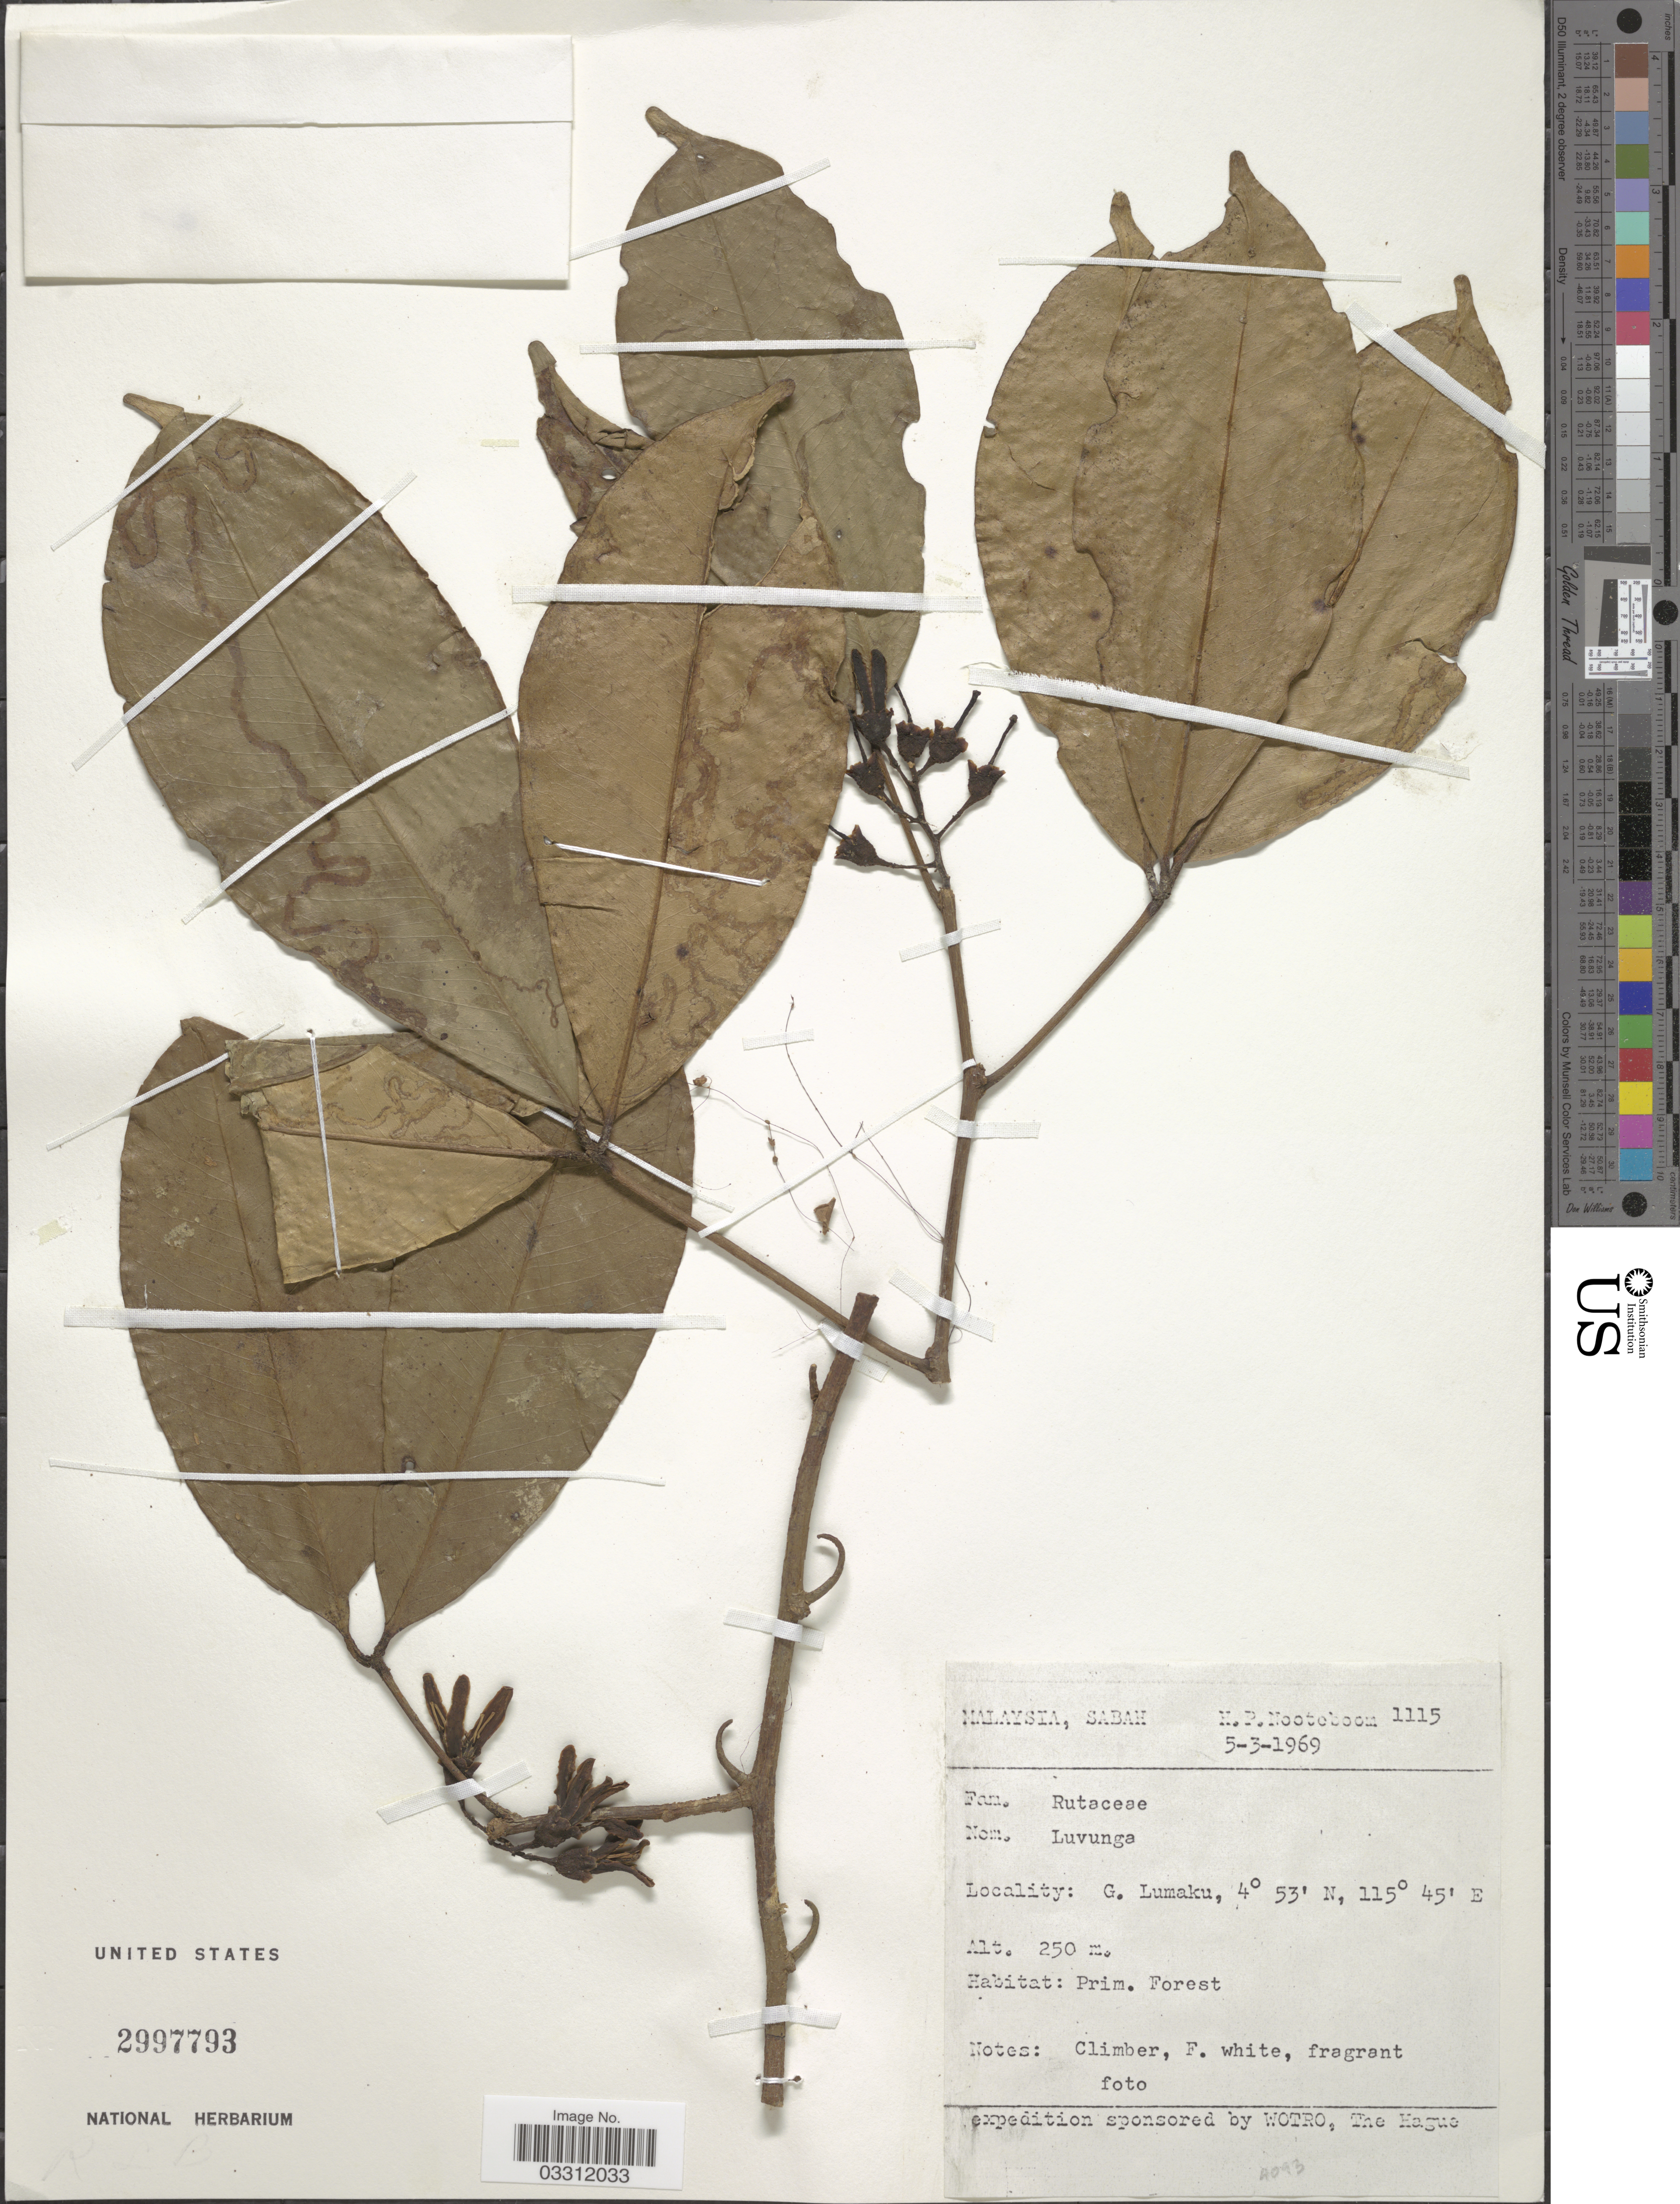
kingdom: Plantae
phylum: Tracheophyta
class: Magnoliopsida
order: Sapindales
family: Rutaceae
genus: Luvunga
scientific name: Luvunga sp.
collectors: H. P. Nooteboom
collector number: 1115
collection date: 1969-03-05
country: Malaysia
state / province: Sabah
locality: G. Lumaku.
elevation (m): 250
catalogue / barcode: US 2997793